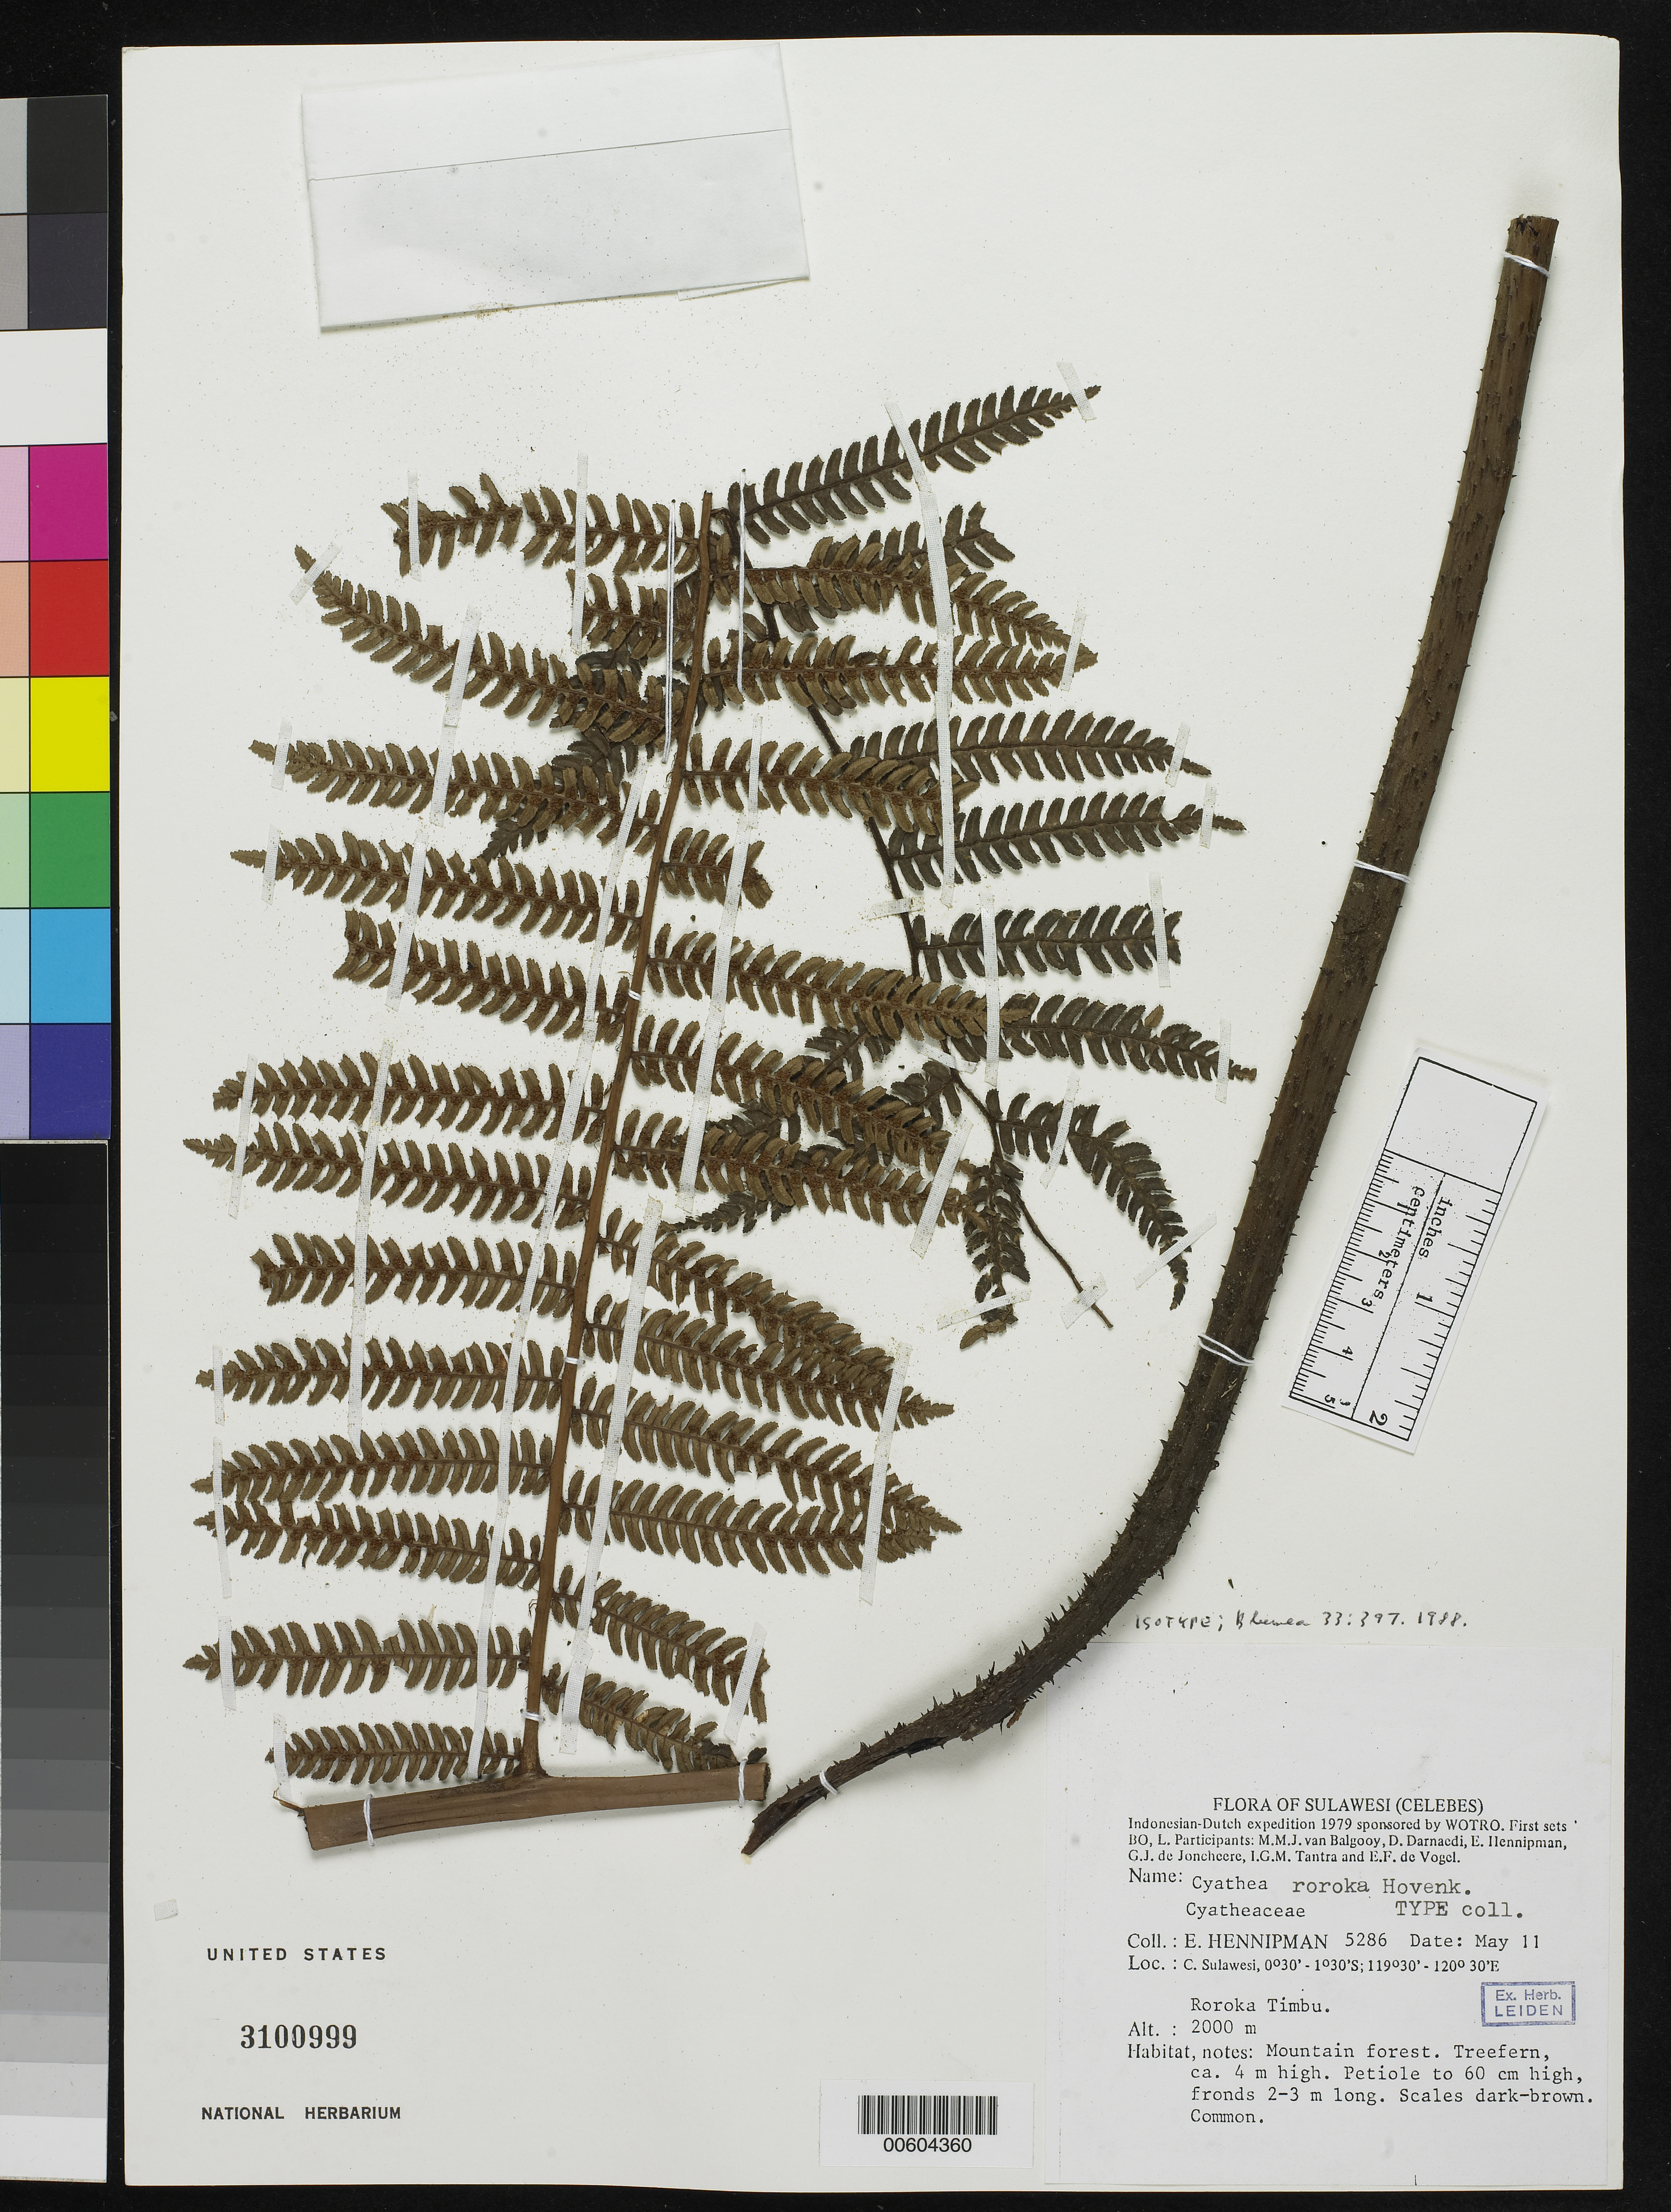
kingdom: Plantae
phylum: Tracheophyta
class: Polypodiopsida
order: Cyatheales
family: Cyatheaceae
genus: Cyathea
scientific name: Cyathea roroka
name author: Hovenkamp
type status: Isotype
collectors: E. Hennipman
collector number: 5286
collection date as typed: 11 May 1979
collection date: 1979-05-11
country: Indonesia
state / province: Sulawesi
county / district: Sulawesi Tengah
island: Sulawesi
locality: Roroka Timbu.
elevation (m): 2000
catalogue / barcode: US 3100999